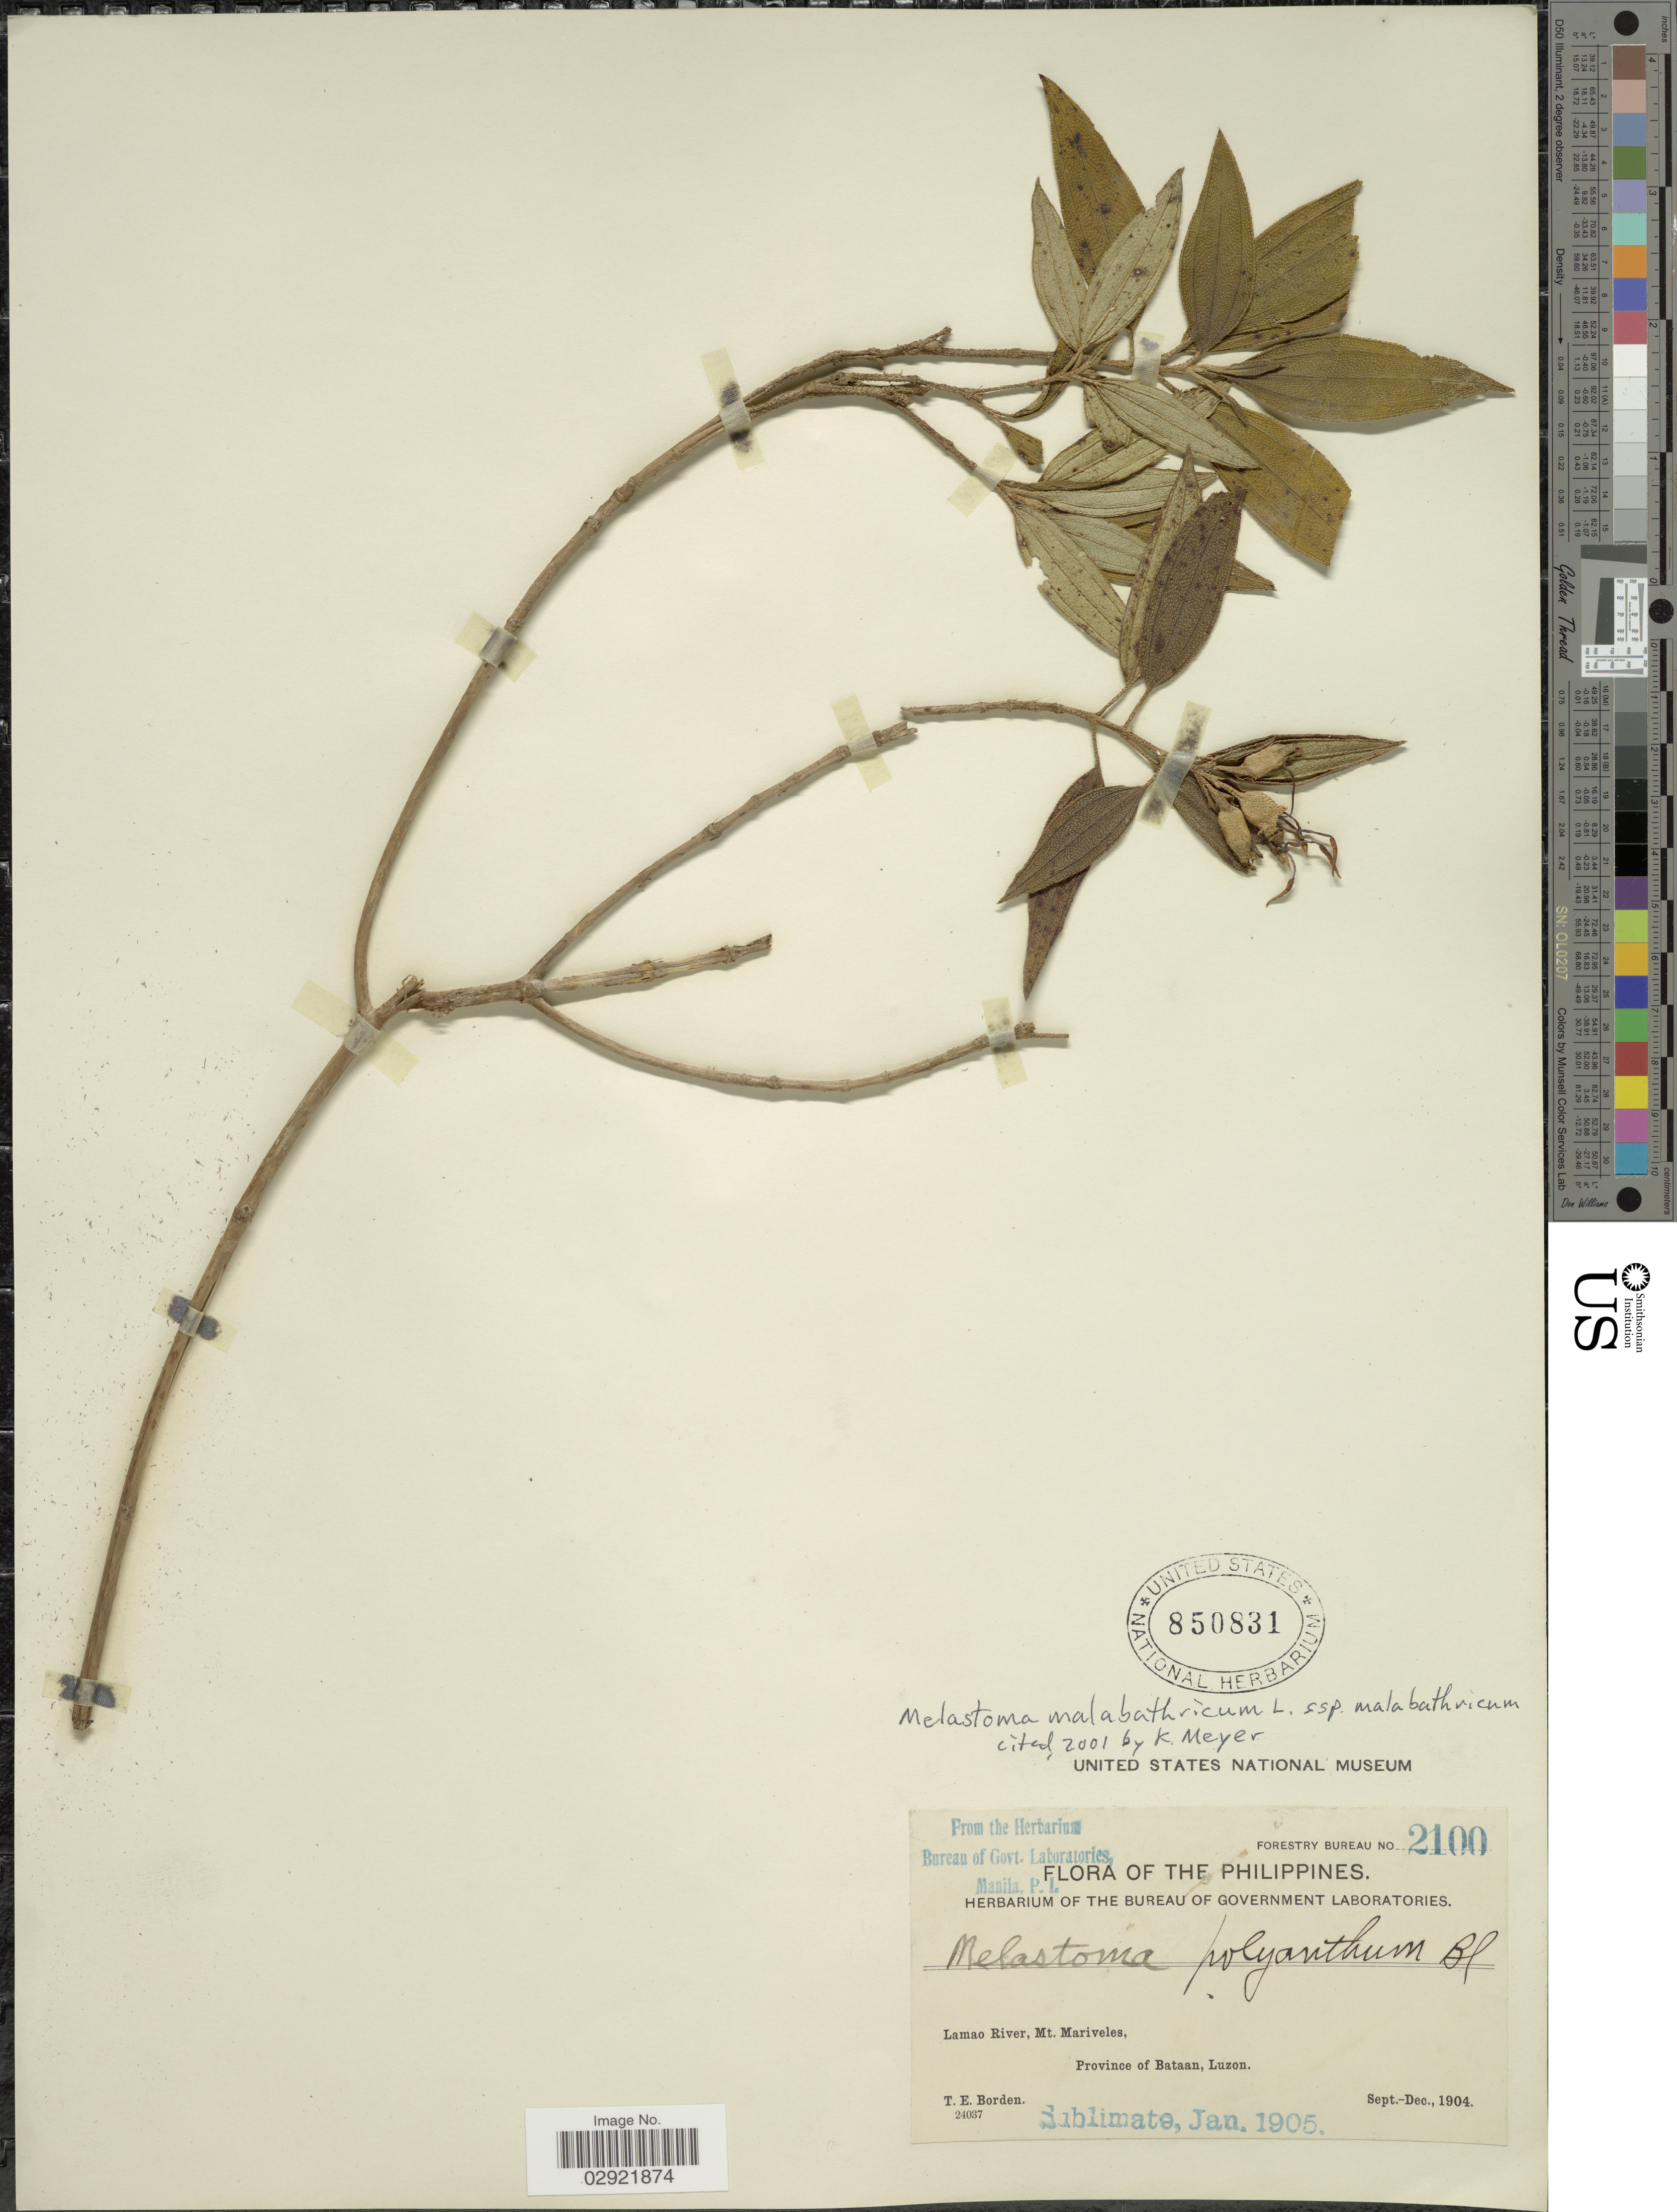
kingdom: Plantae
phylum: Tracheophyta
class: Magnoliopsida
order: Myrtales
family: Melastomataceae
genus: Melastoma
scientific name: Melastoma malabathricum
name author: L.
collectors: T. E. Borden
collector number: Forestry Bureau 2100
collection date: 1904-09/1904-12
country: Philippines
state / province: Central Luzon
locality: Lamao River, Mt. Mariveles, Province of Bataan, Luzon.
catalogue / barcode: US 850831